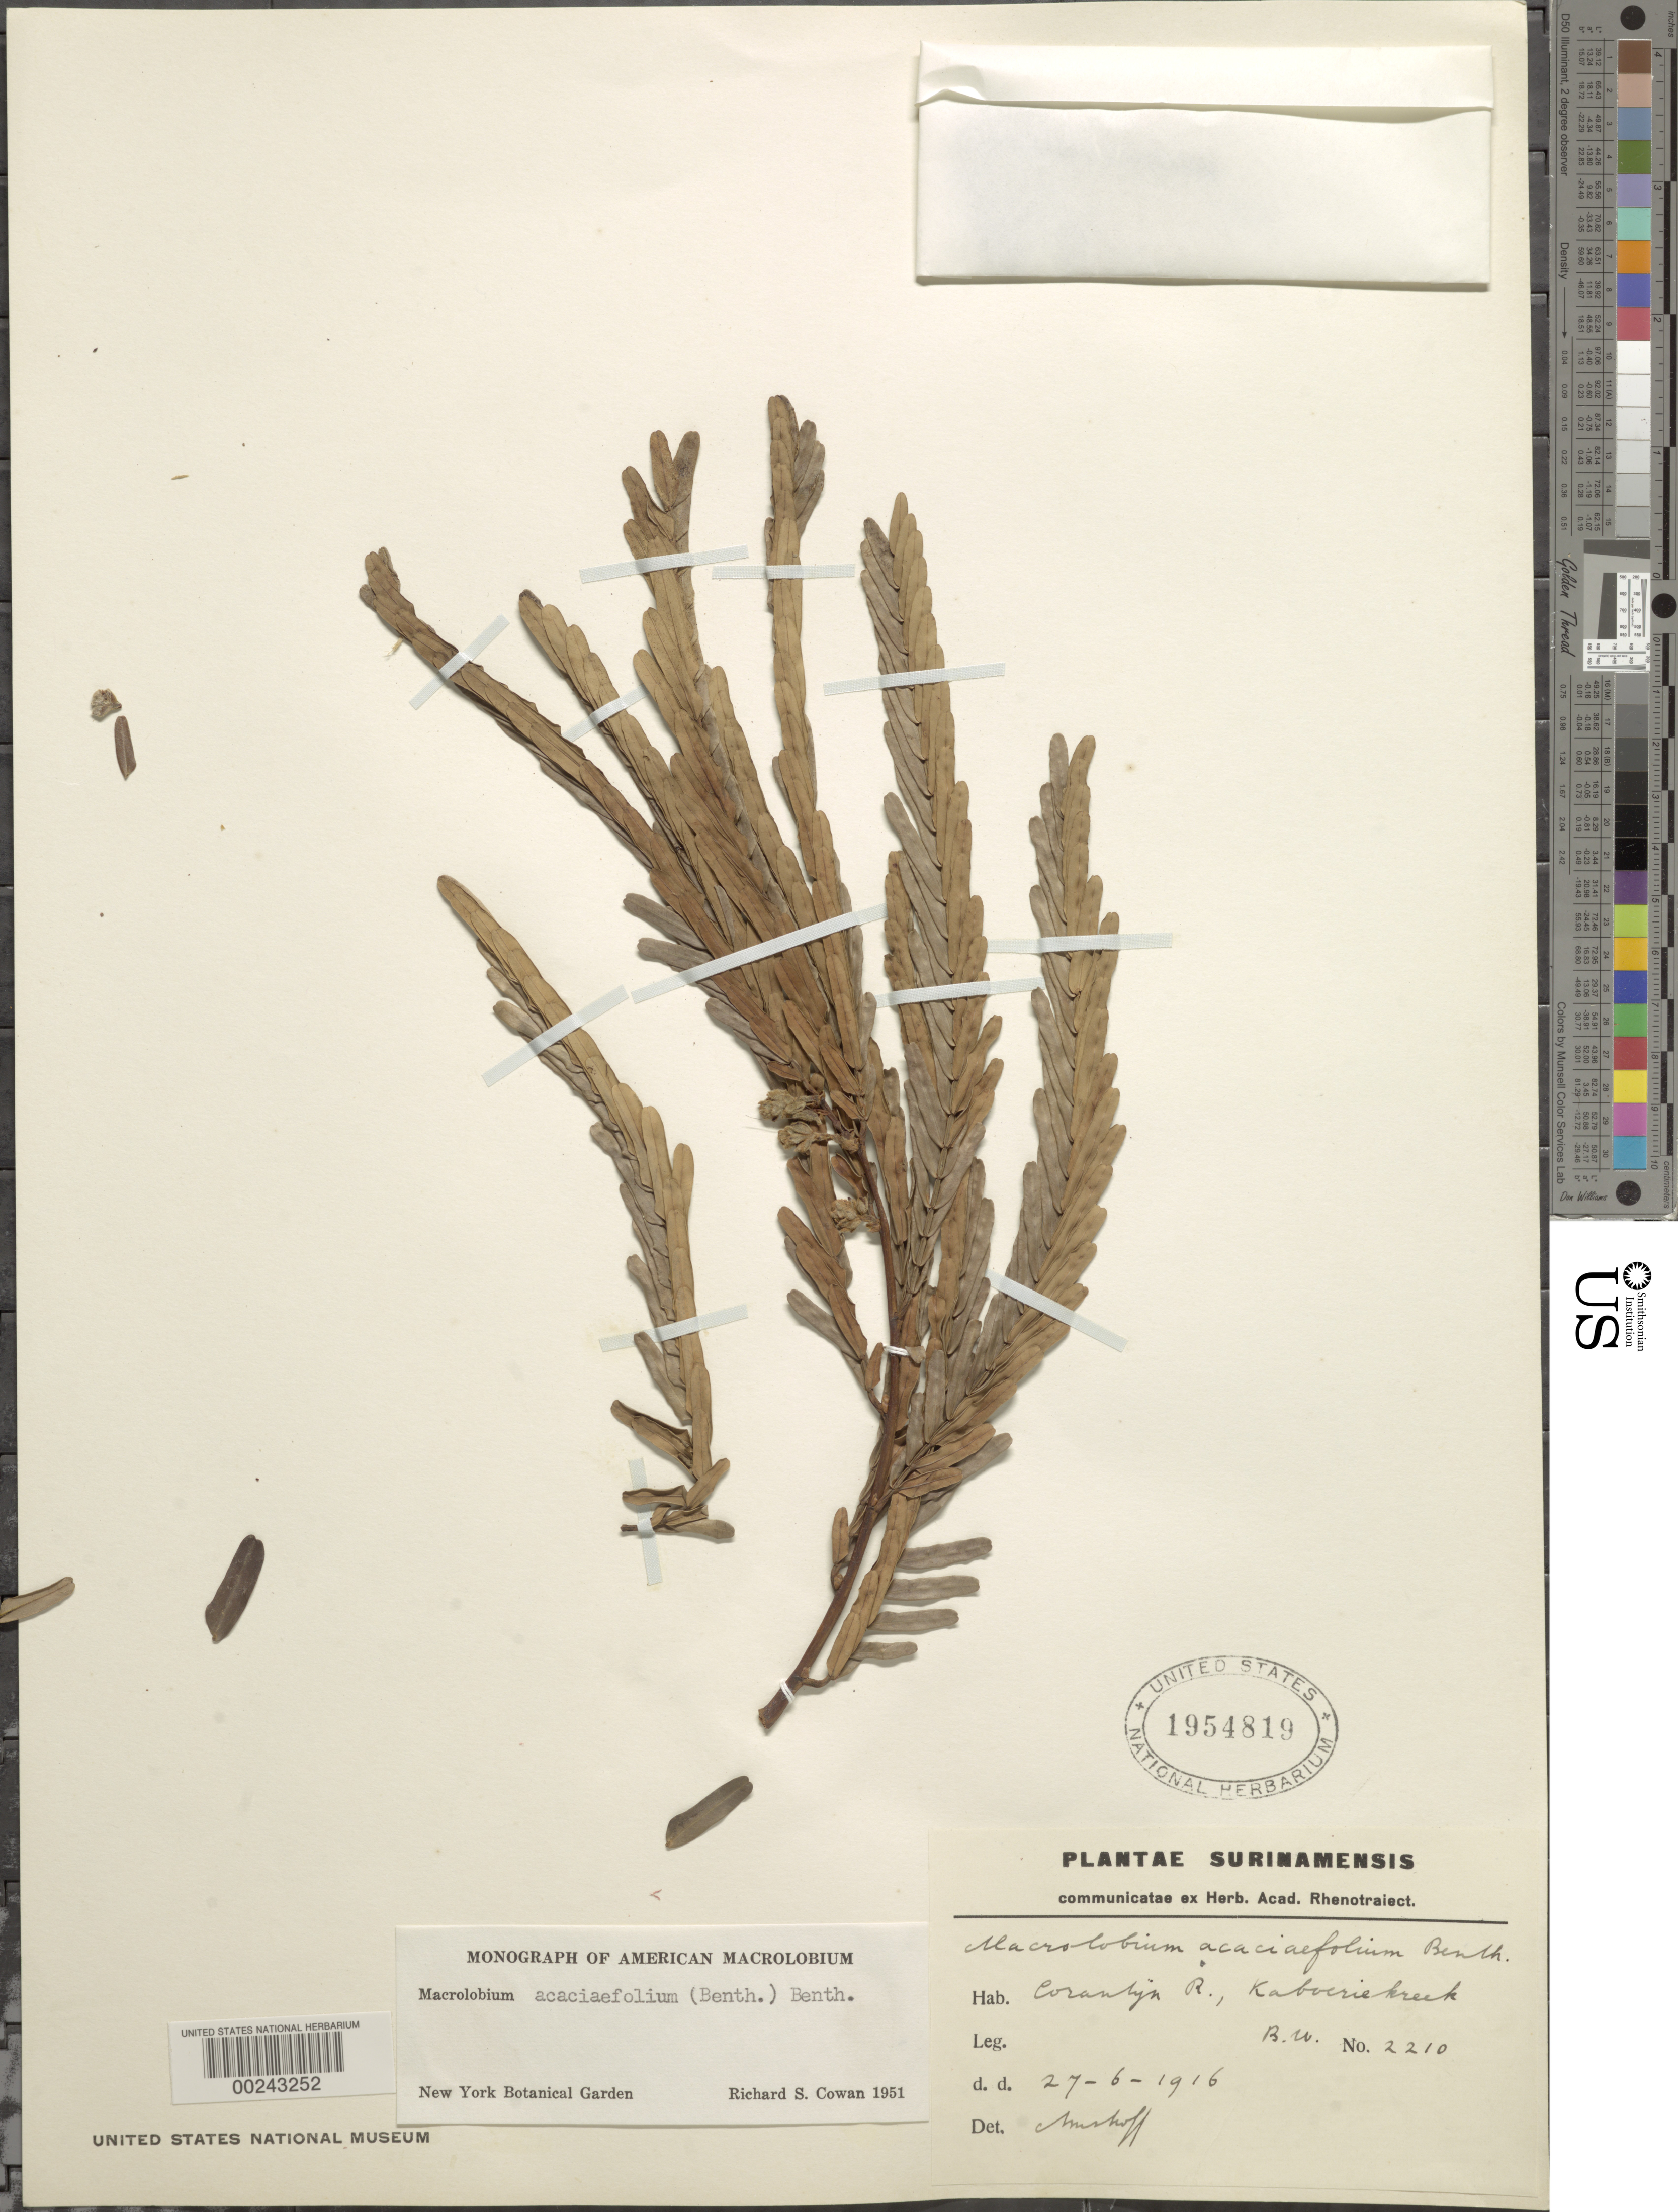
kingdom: Plantae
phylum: Tracheophyta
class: Magnoliopsida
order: Fabales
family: Fabaceae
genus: Macrolobium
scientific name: Macrolobium acaciifolium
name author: (Benth.) Benth.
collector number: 2210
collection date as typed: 27 Jun 1916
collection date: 1916-06-27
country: Suriname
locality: Coranlyn river, kaboeriekreek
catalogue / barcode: US 1954819